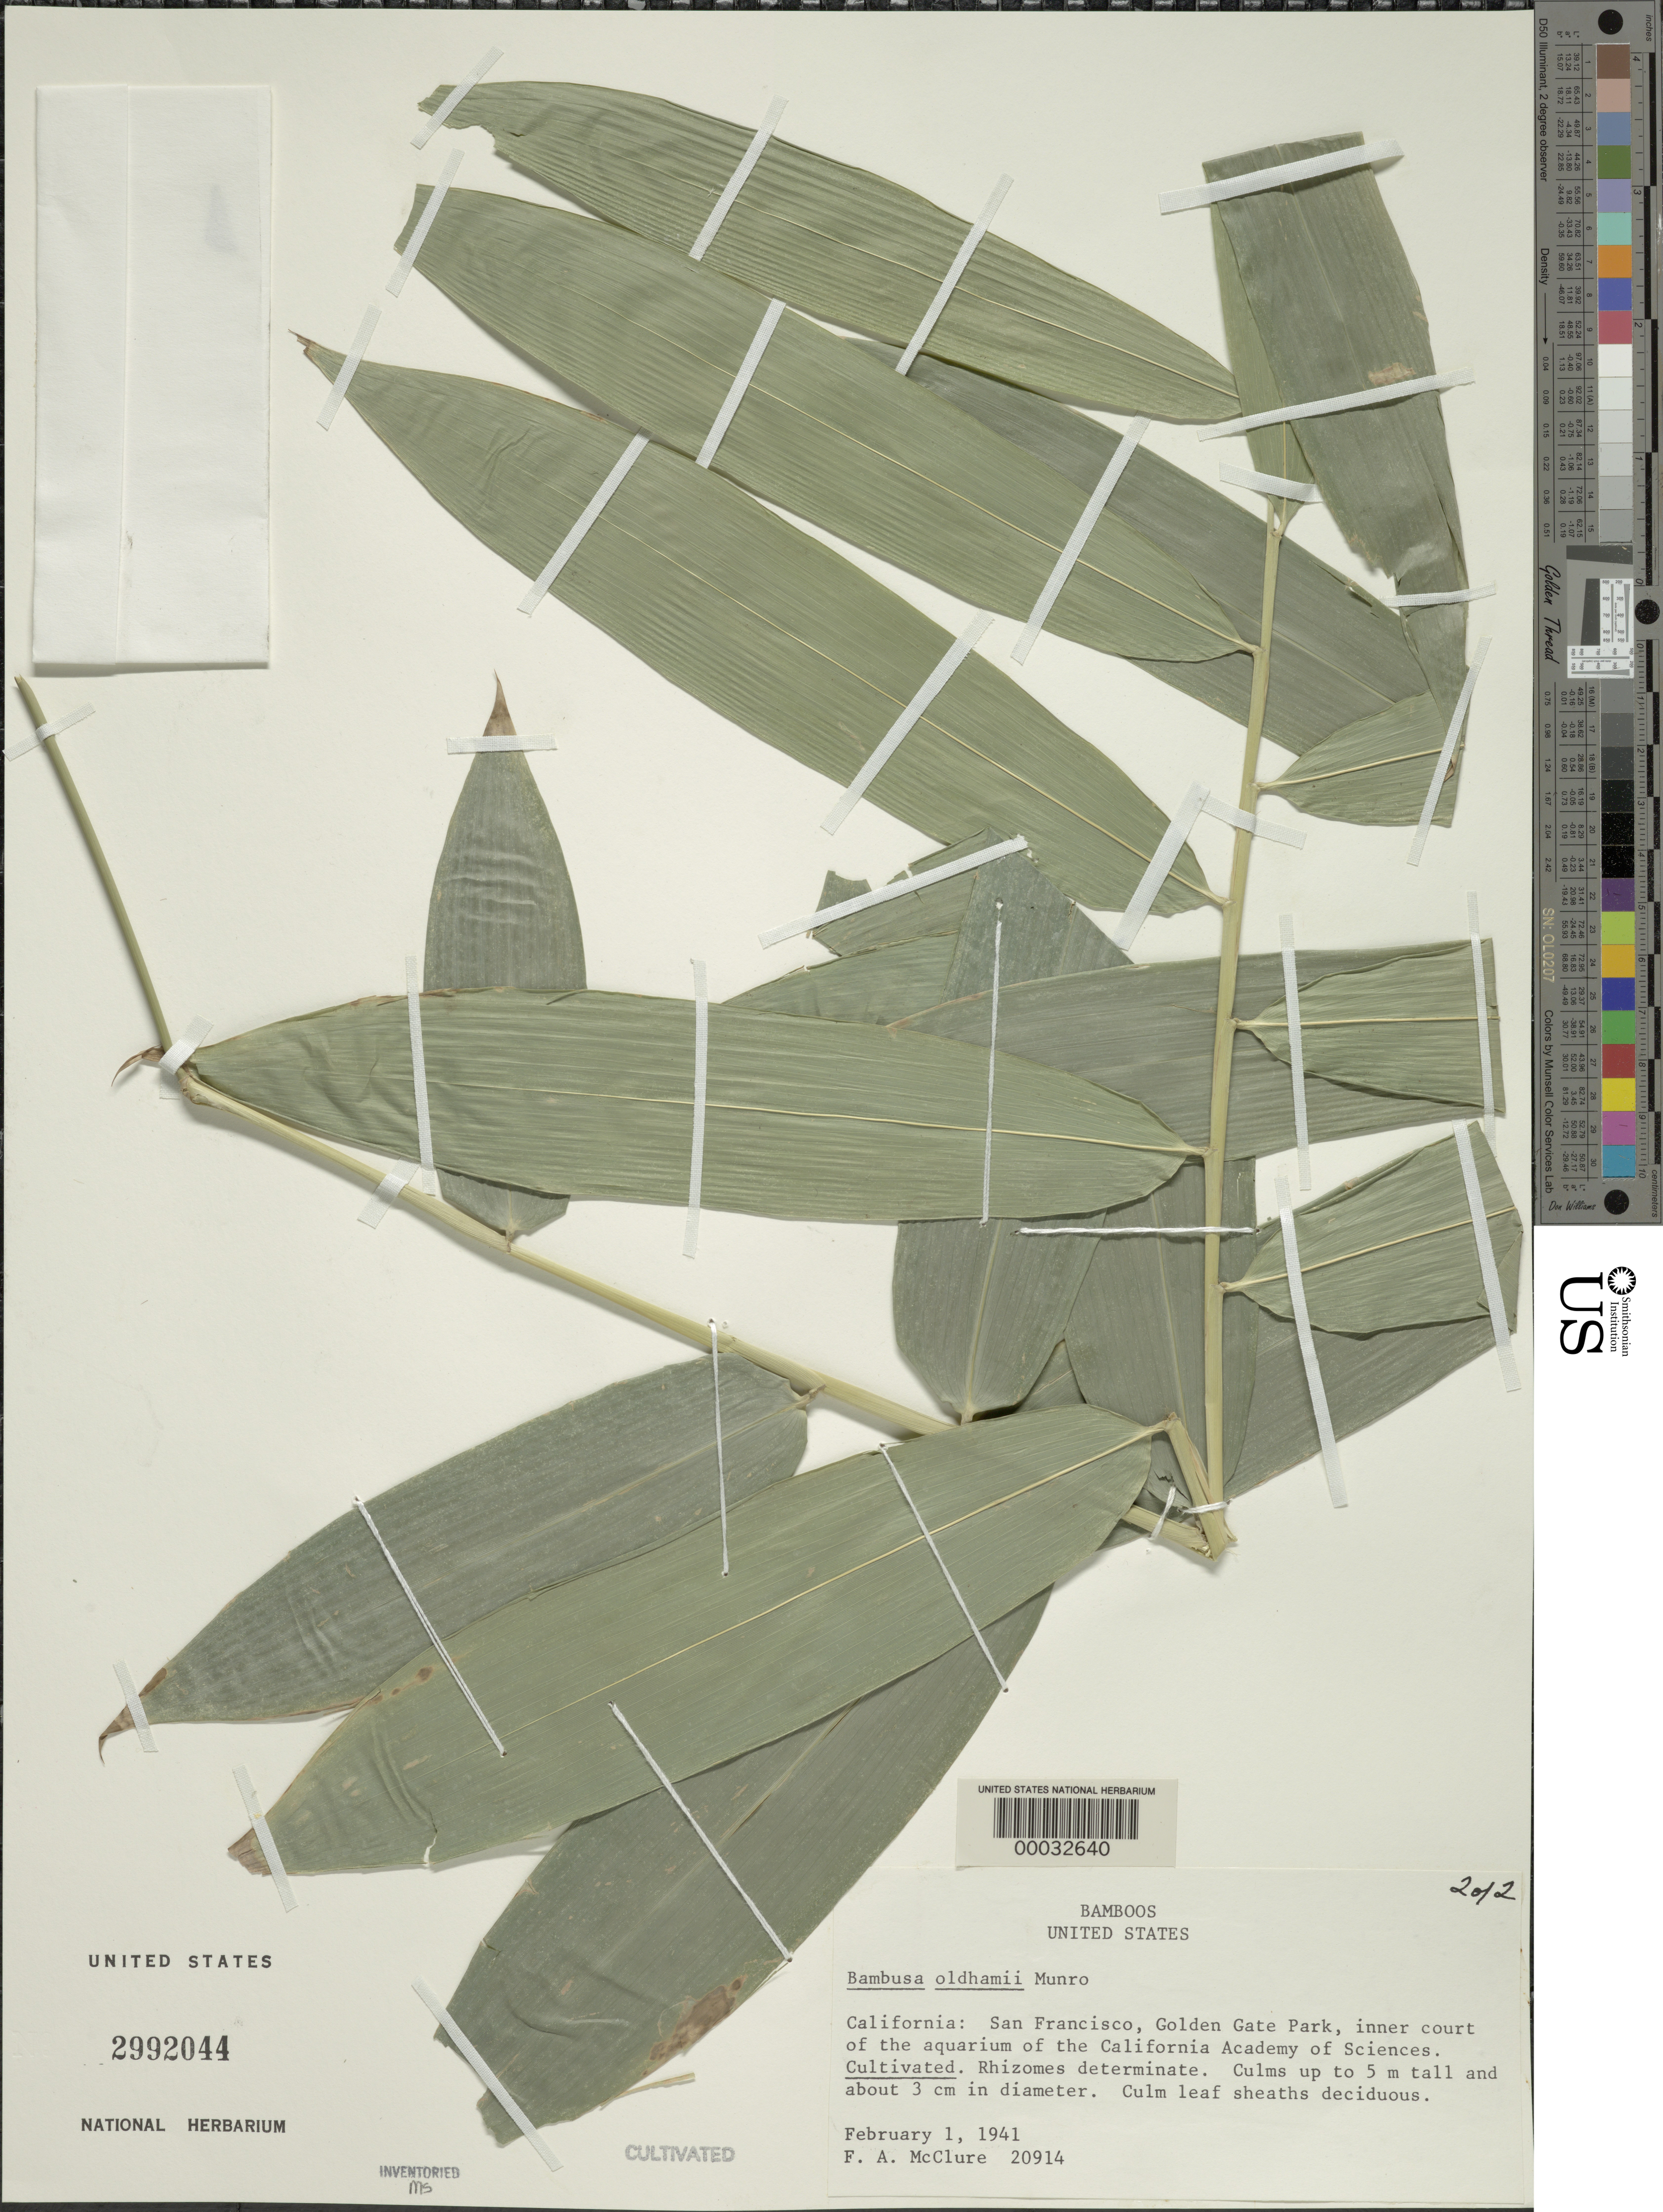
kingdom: Plantae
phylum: Tracheophyta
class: Liliopsida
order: Poales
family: Poaceae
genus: Bambusa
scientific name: Bambusa oldhamii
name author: Munro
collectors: F. A. McClure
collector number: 20914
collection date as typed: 01 Feb 1941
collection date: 1941-02-01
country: United States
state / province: California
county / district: San Francisco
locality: Golden gate park-san francisco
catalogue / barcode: US 2992044